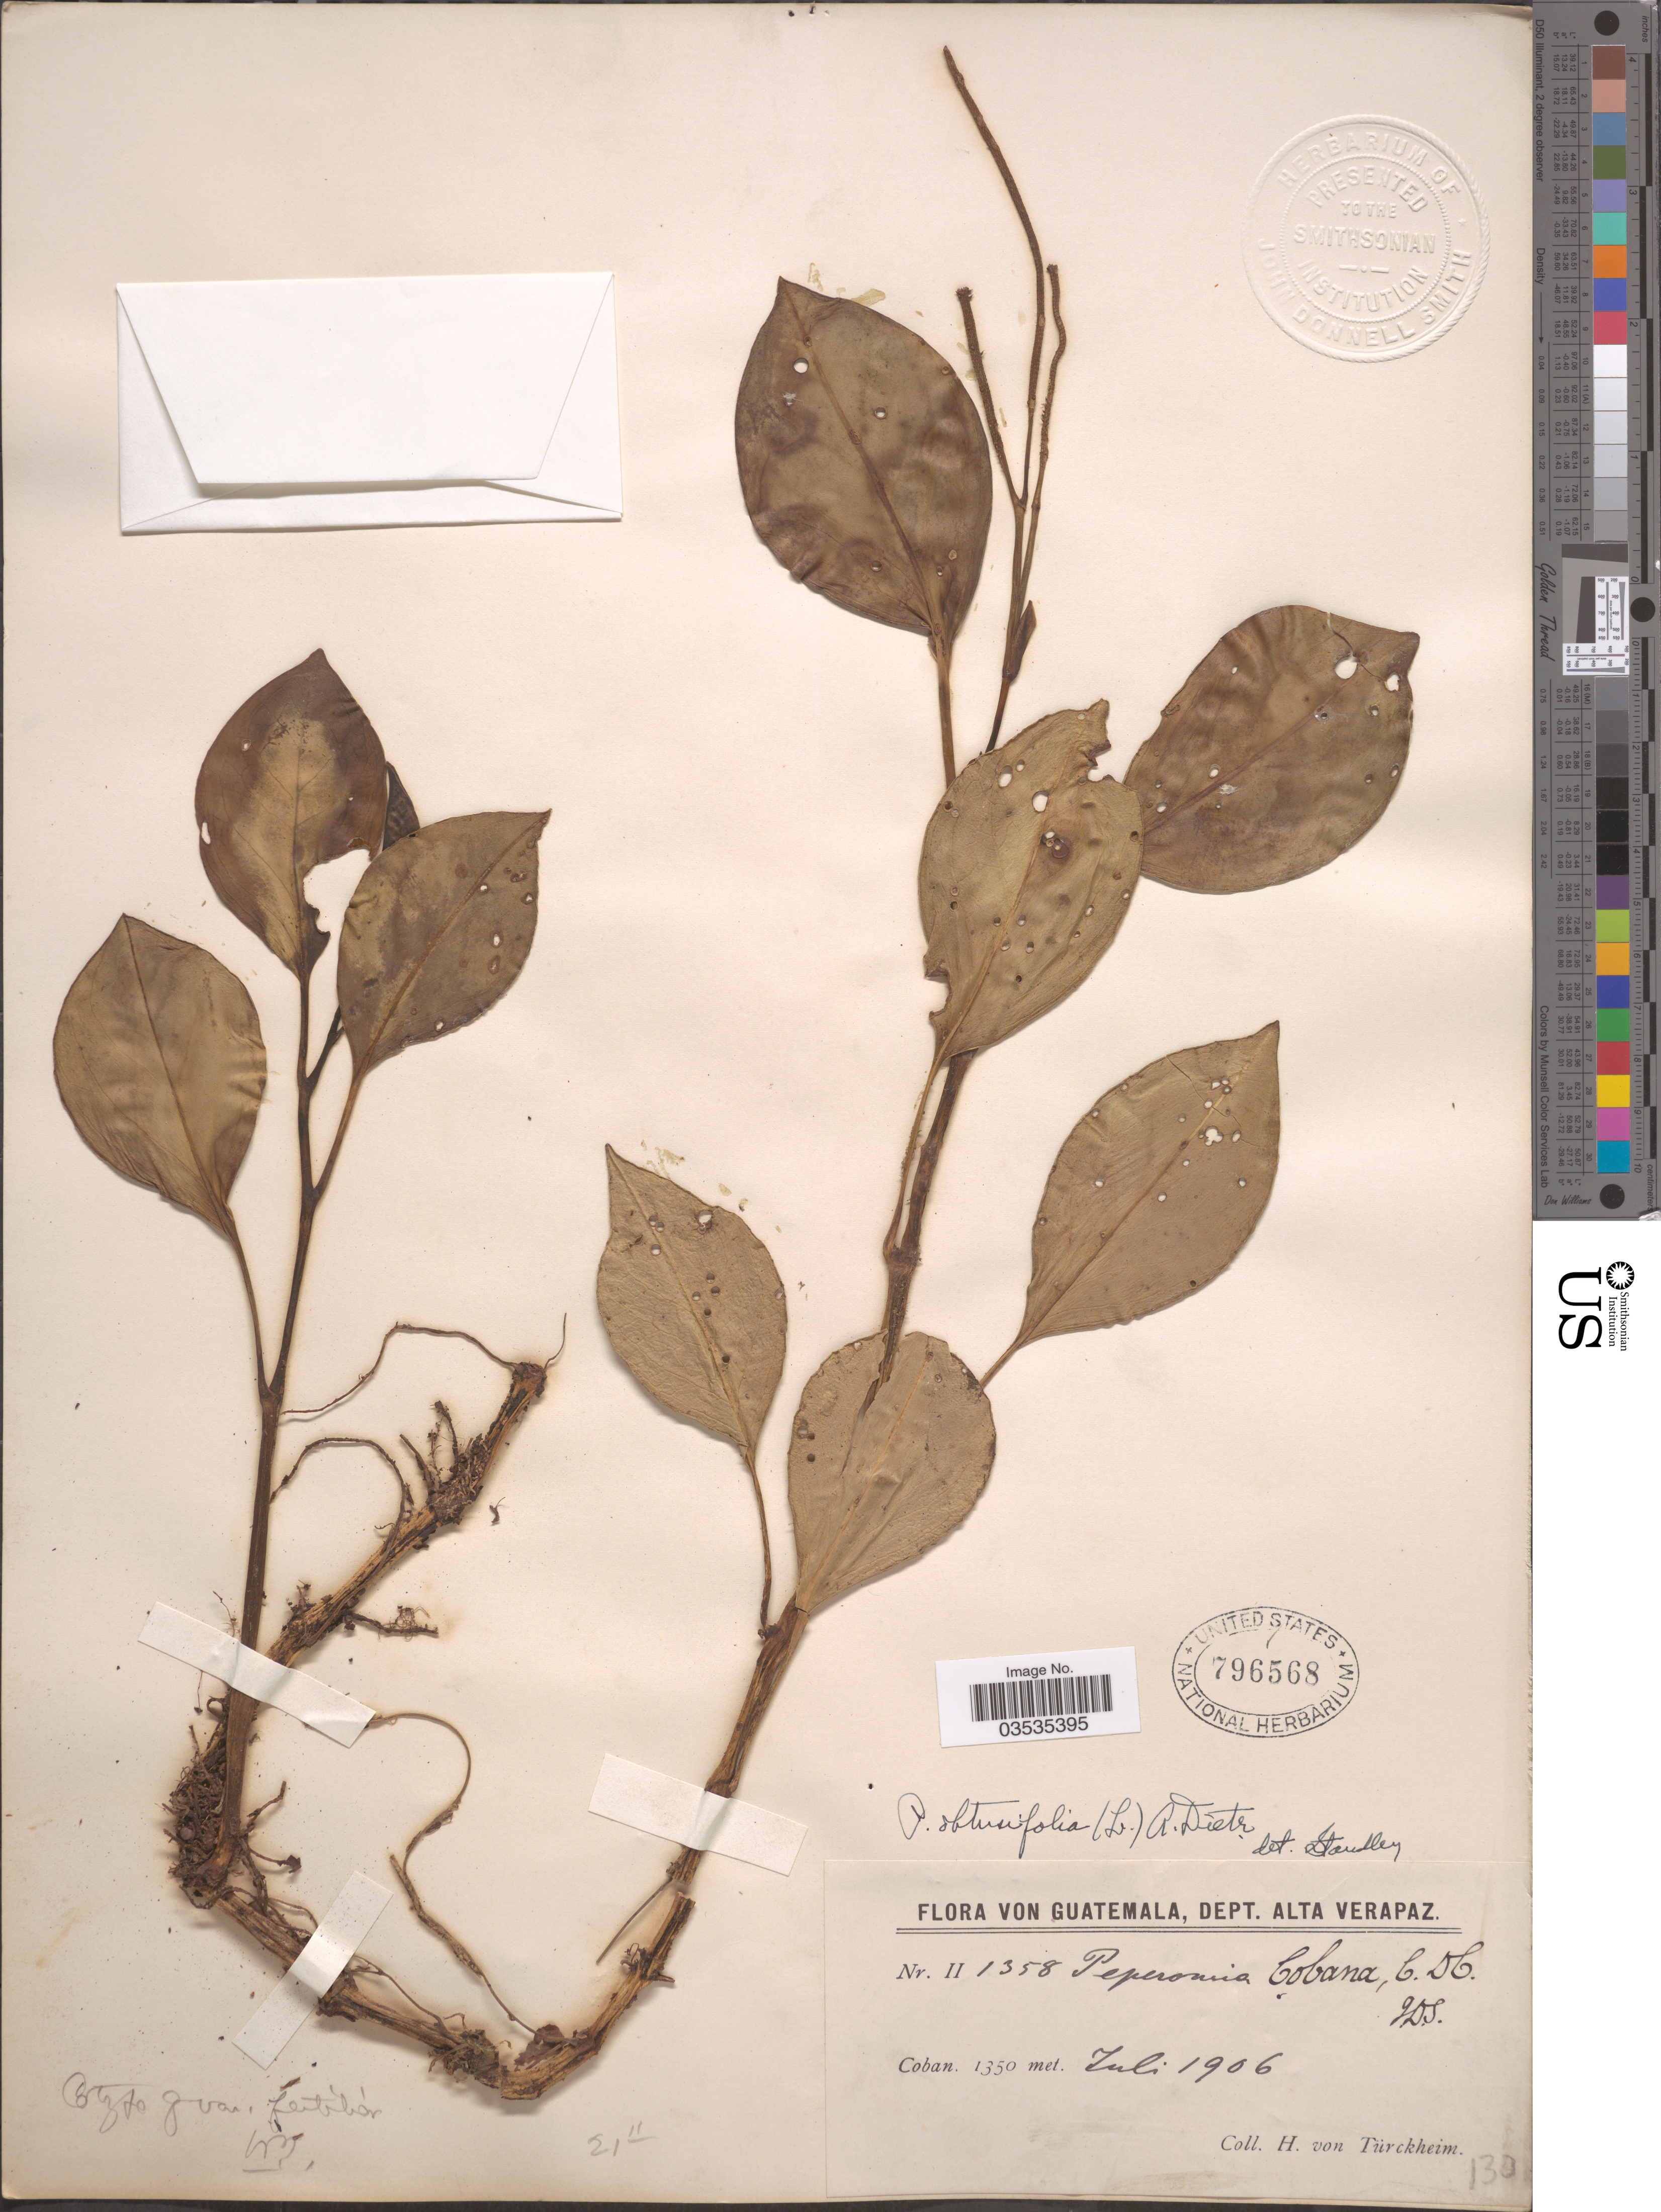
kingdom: Plantae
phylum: Tracheophyta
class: Magnoliopsida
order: Piperales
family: Piperaceae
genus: Peperomia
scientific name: Peperomia obtusifolia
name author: (L.) A. Dietr.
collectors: H. von Türckheim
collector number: II 1358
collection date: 1906-07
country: Guatemala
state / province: Alta Verapaz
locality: Dept. Alta Verapaz. Coban.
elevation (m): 1350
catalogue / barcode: US 796568